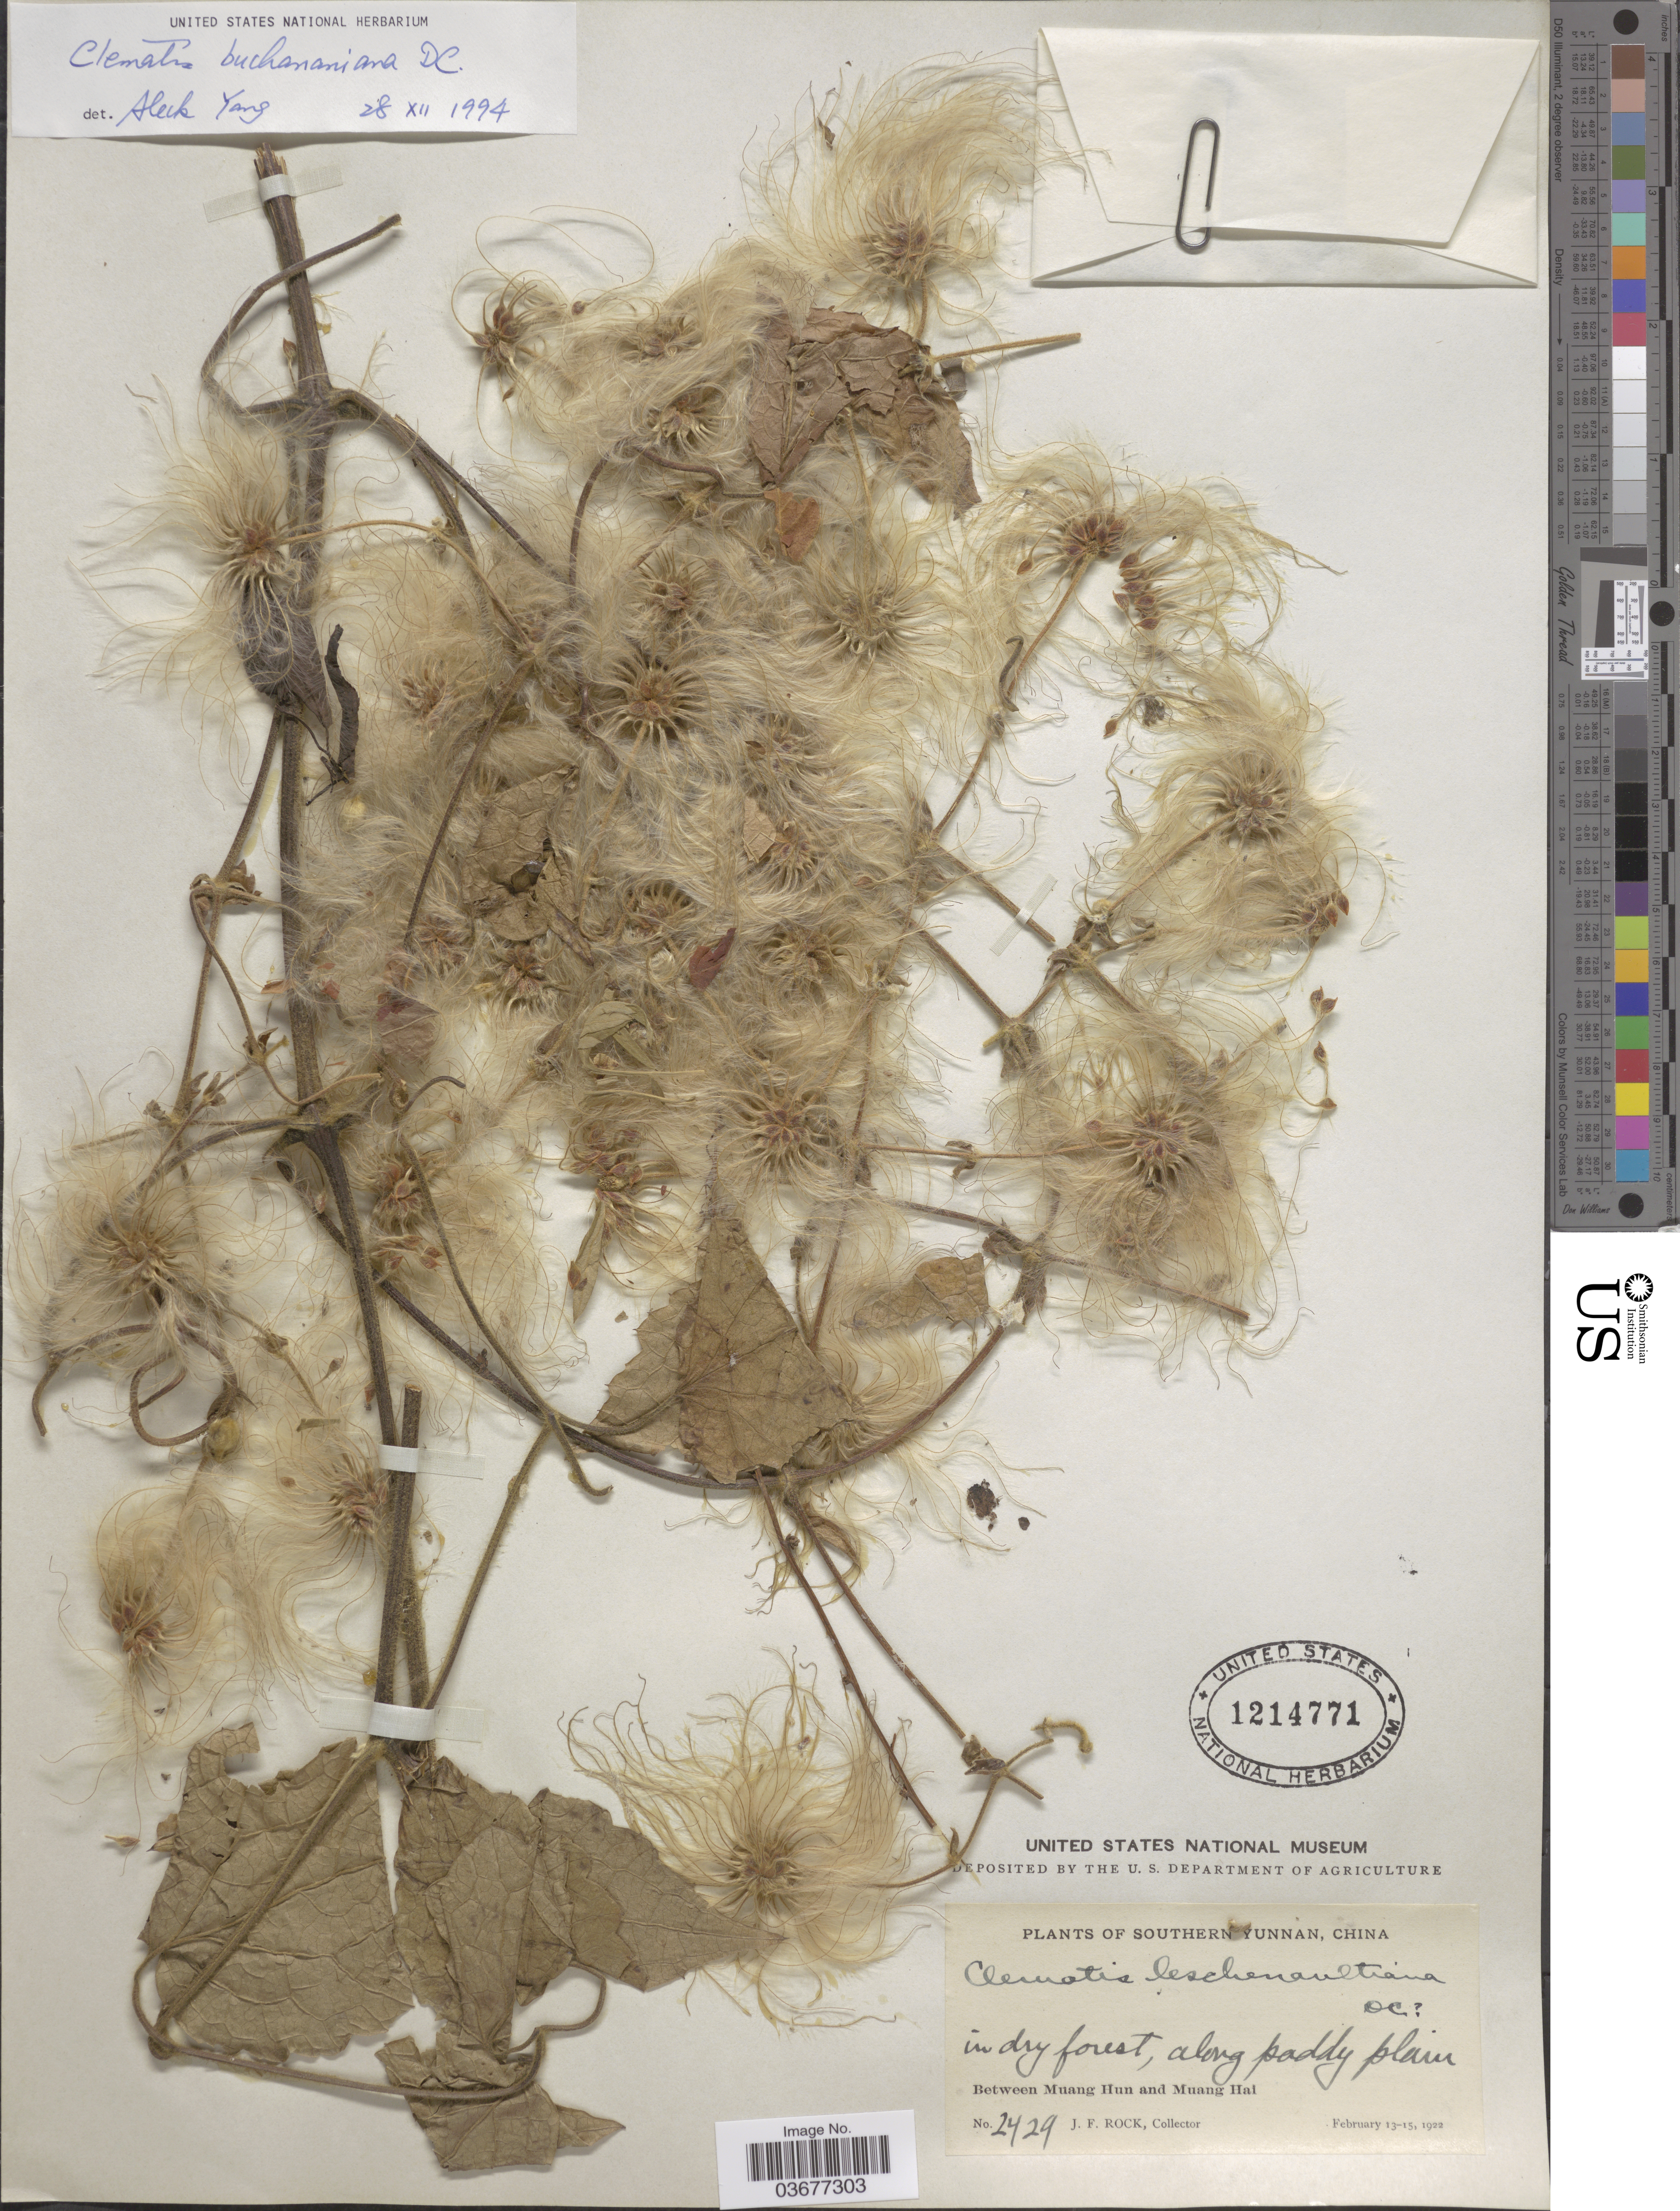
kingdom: Plantae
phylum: Tracheophyta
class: Magnoliopsida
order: Ranunculales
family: Ranunculaceae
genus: Clematis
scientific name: Clematis leschenaultiana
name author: DC.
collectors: J. Rock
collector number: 2429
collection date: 1922-02-13/1922-02-15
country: China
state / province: Yunnan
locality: Southern Yunnan. Between Muang Hun and Muang Hai.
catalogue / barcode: US 1214771